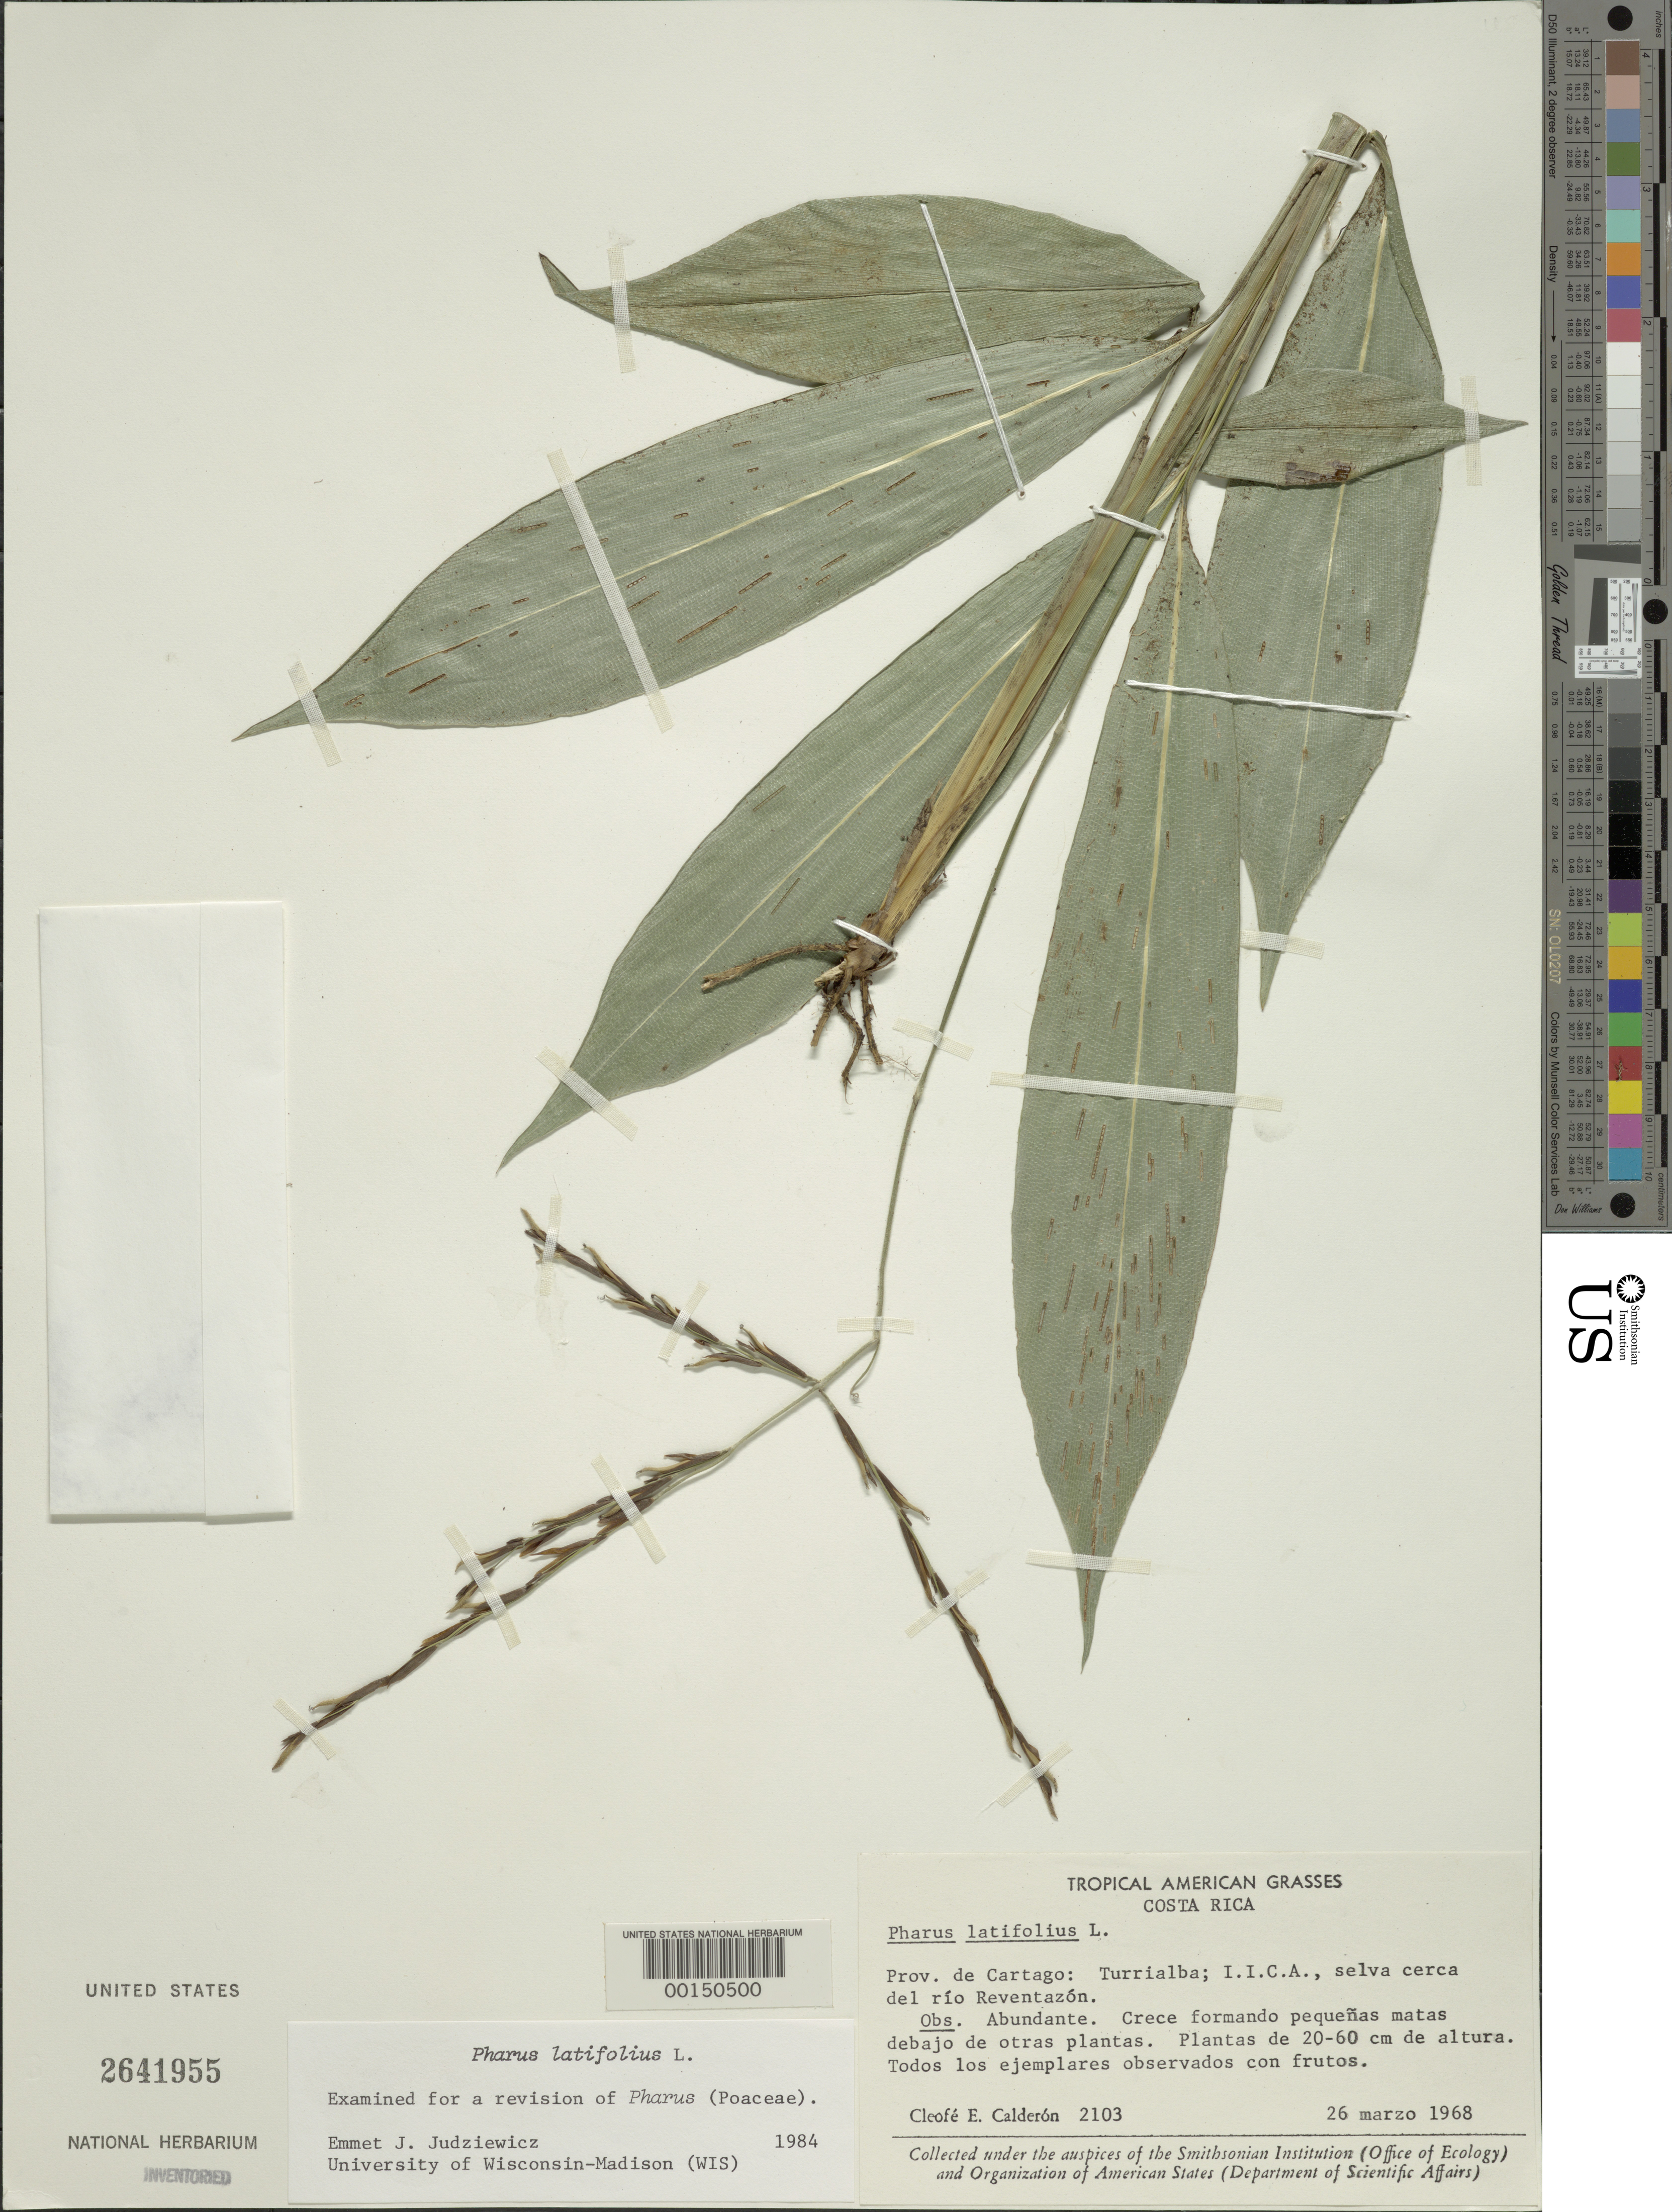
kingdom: Plantae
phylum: Tracheophyta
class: Liliopsida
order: Poales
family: Poaceae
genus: Pharus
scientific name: Pharus latifolius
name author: L.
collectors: C. E. Calderón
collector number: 2103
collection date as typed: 26 Mar 1968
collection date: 1968-03-26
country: Costa Rica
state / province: Cartago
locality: Turrialba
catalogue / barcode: US 2641955